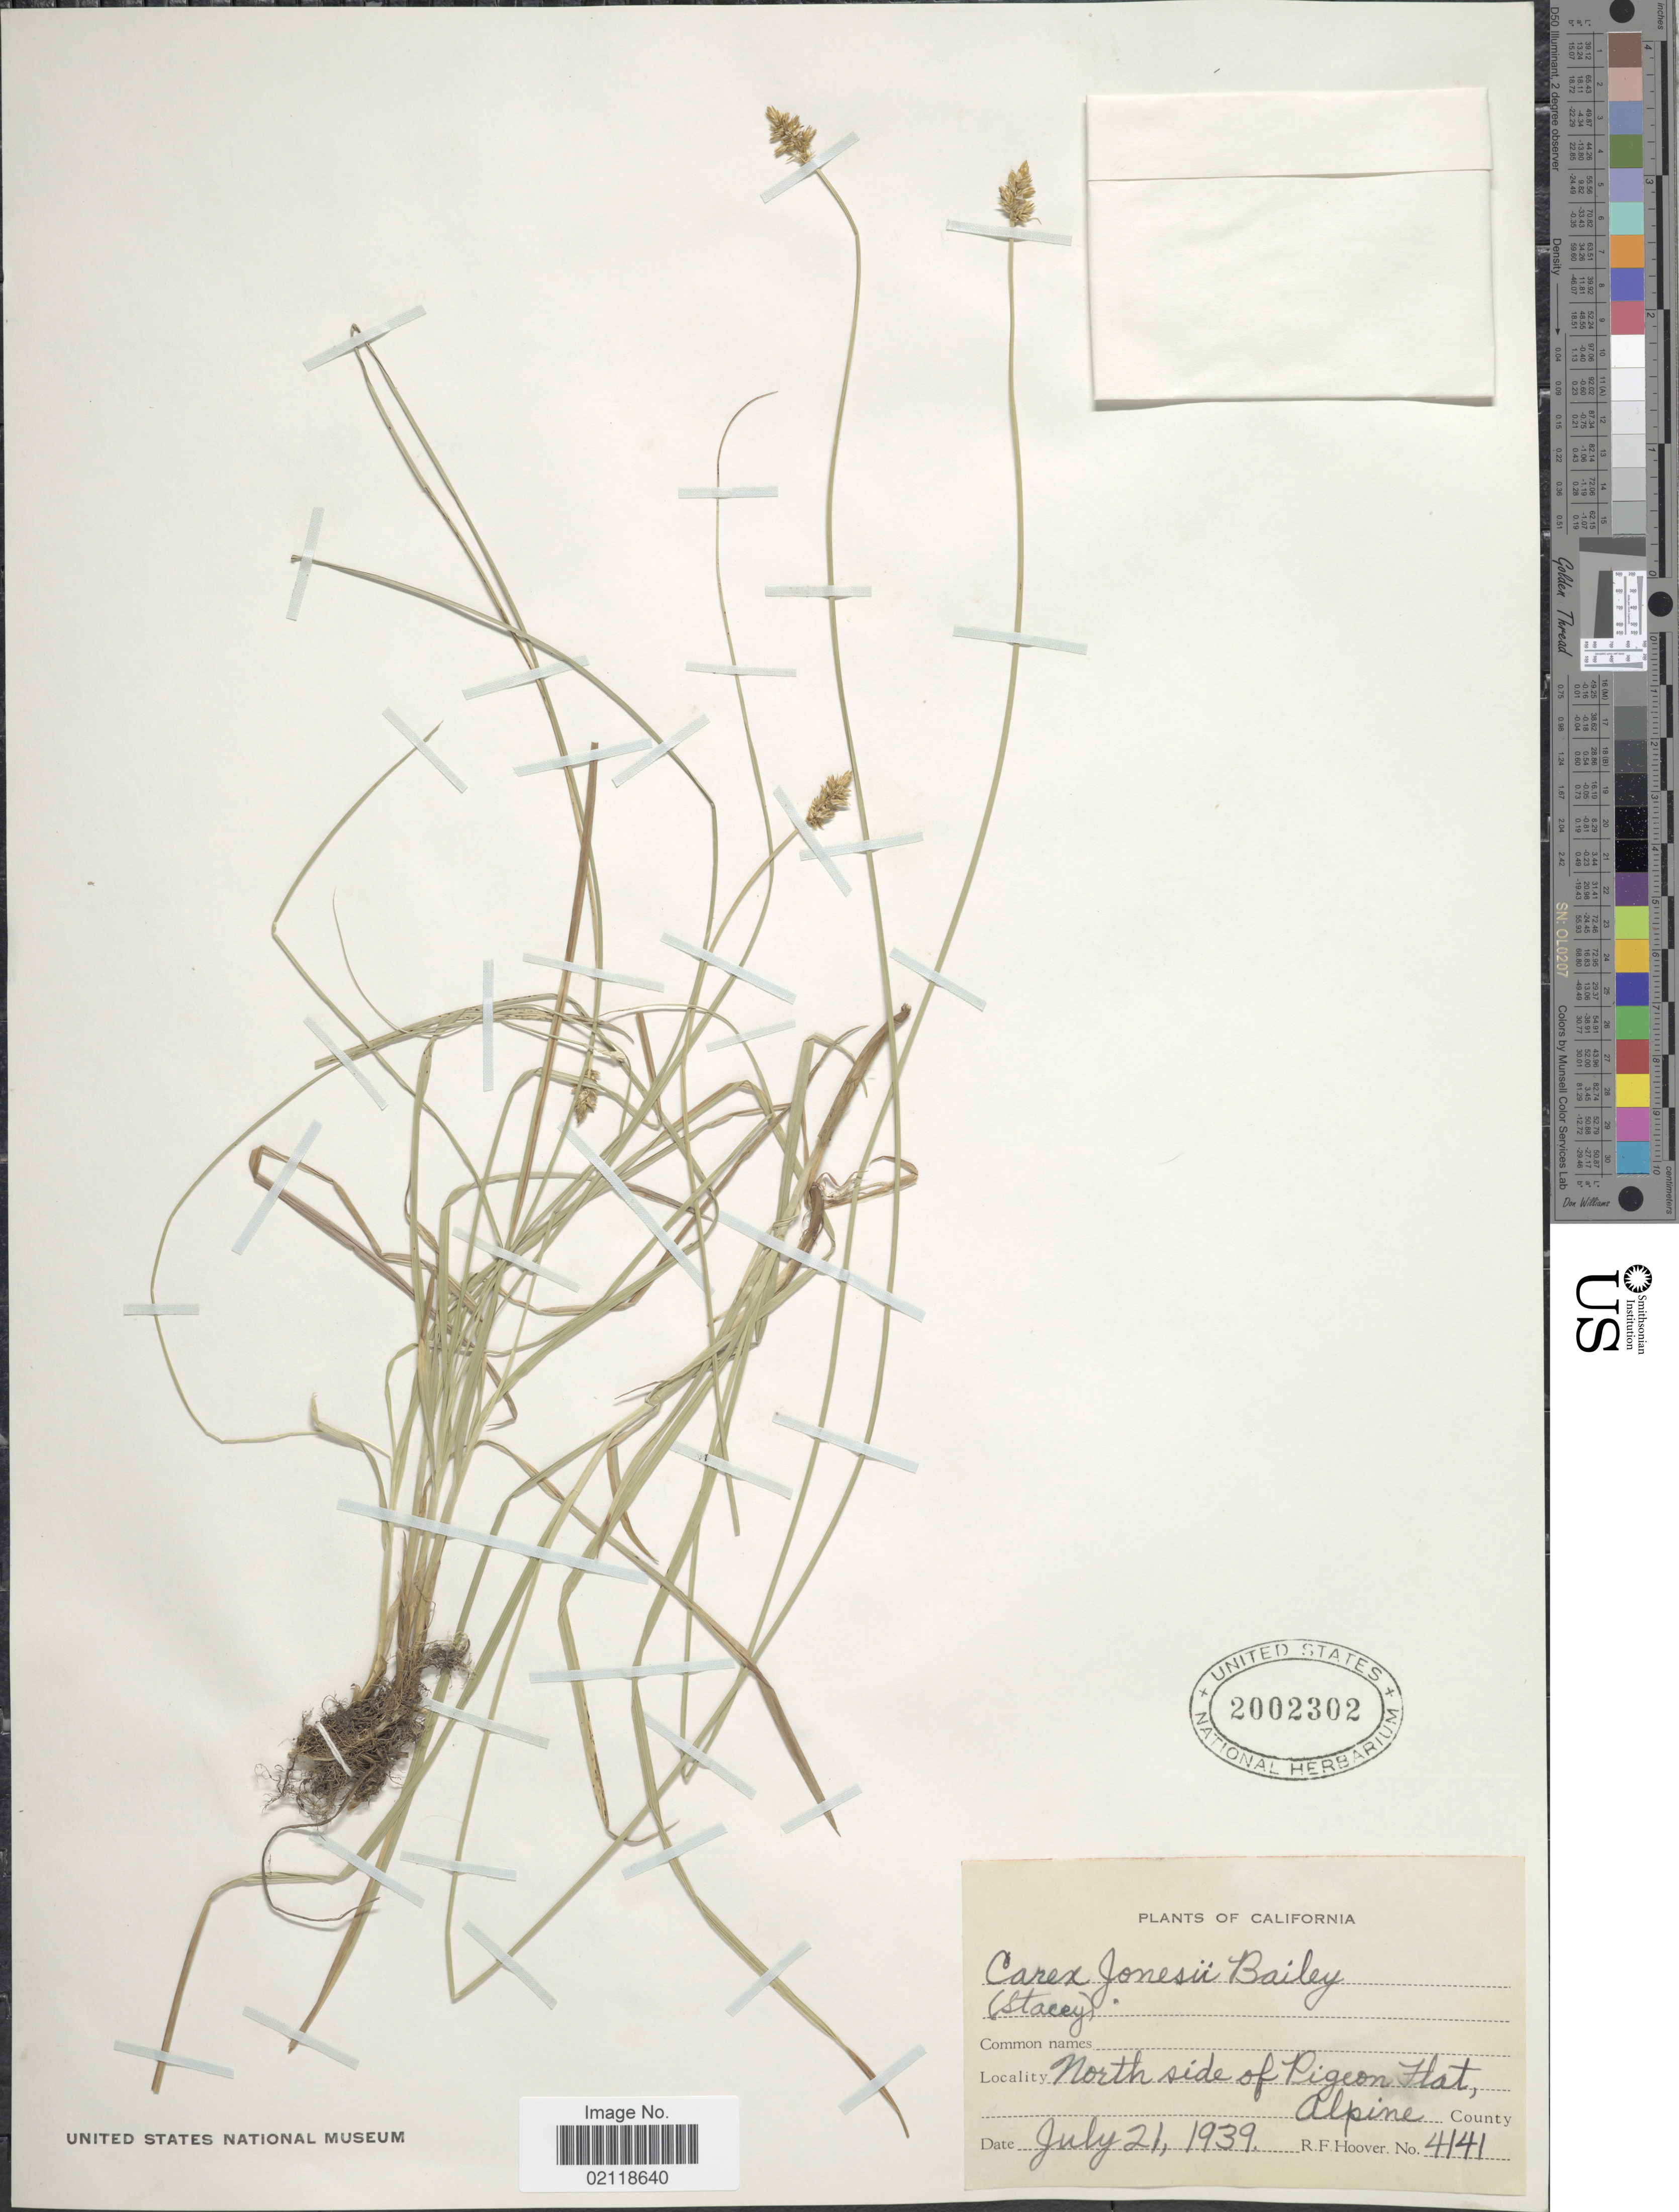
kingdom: Plantae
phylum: Tracheophyta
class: Liliopsida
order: Poales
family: Cyperaceae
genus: Carex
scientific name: Carex jonesii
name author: L.H. Bailey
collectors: R. F. Hoover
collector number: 4141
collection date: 1939-07-21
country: United States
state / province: California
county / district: Alpine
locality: North side of Pigeon Flat, Alpine County.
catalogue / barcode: US 2002302